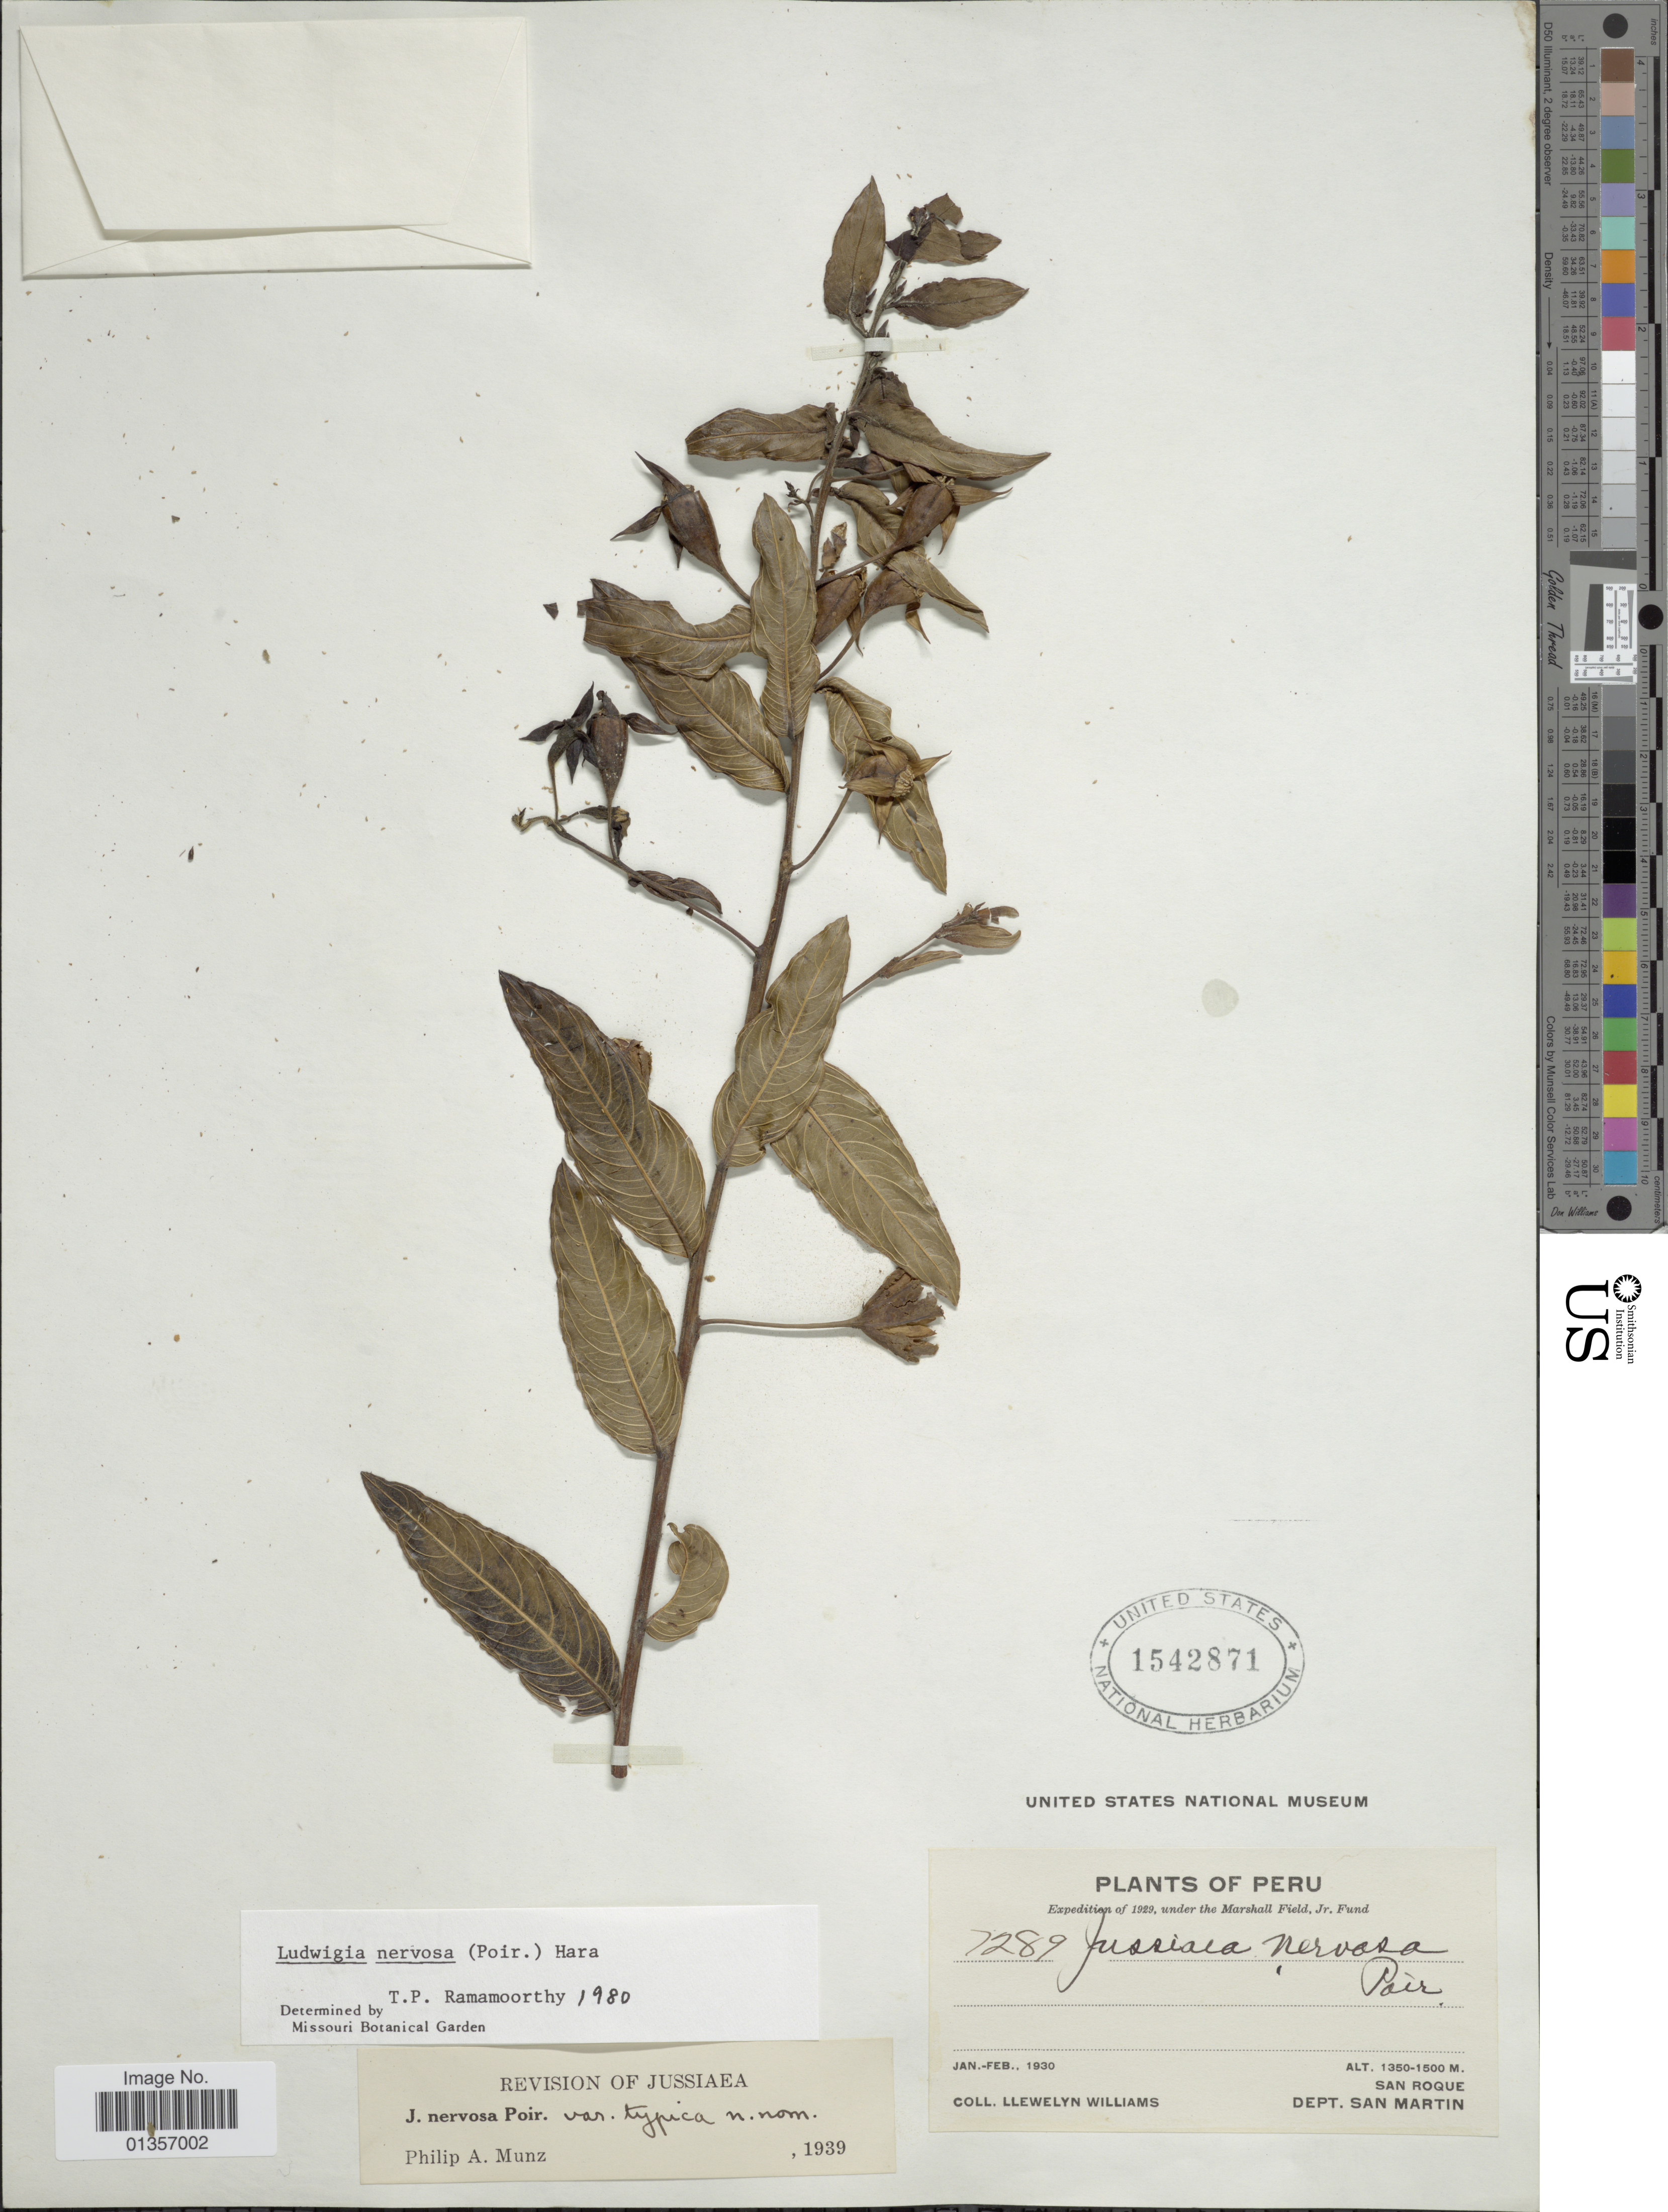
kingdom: Plantae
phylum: Tracheophyta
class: Magnoliopsida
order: Myrtales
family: Onagraceae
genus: Ludwigia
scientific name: Ludwigia nervosa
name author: (Poir.) H. Hara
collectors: Ll. Williams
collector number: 7289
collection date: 1930-01/1930-02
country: Peru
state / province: San Martín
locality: San Roque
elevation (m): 1350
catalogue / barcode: US 1542871